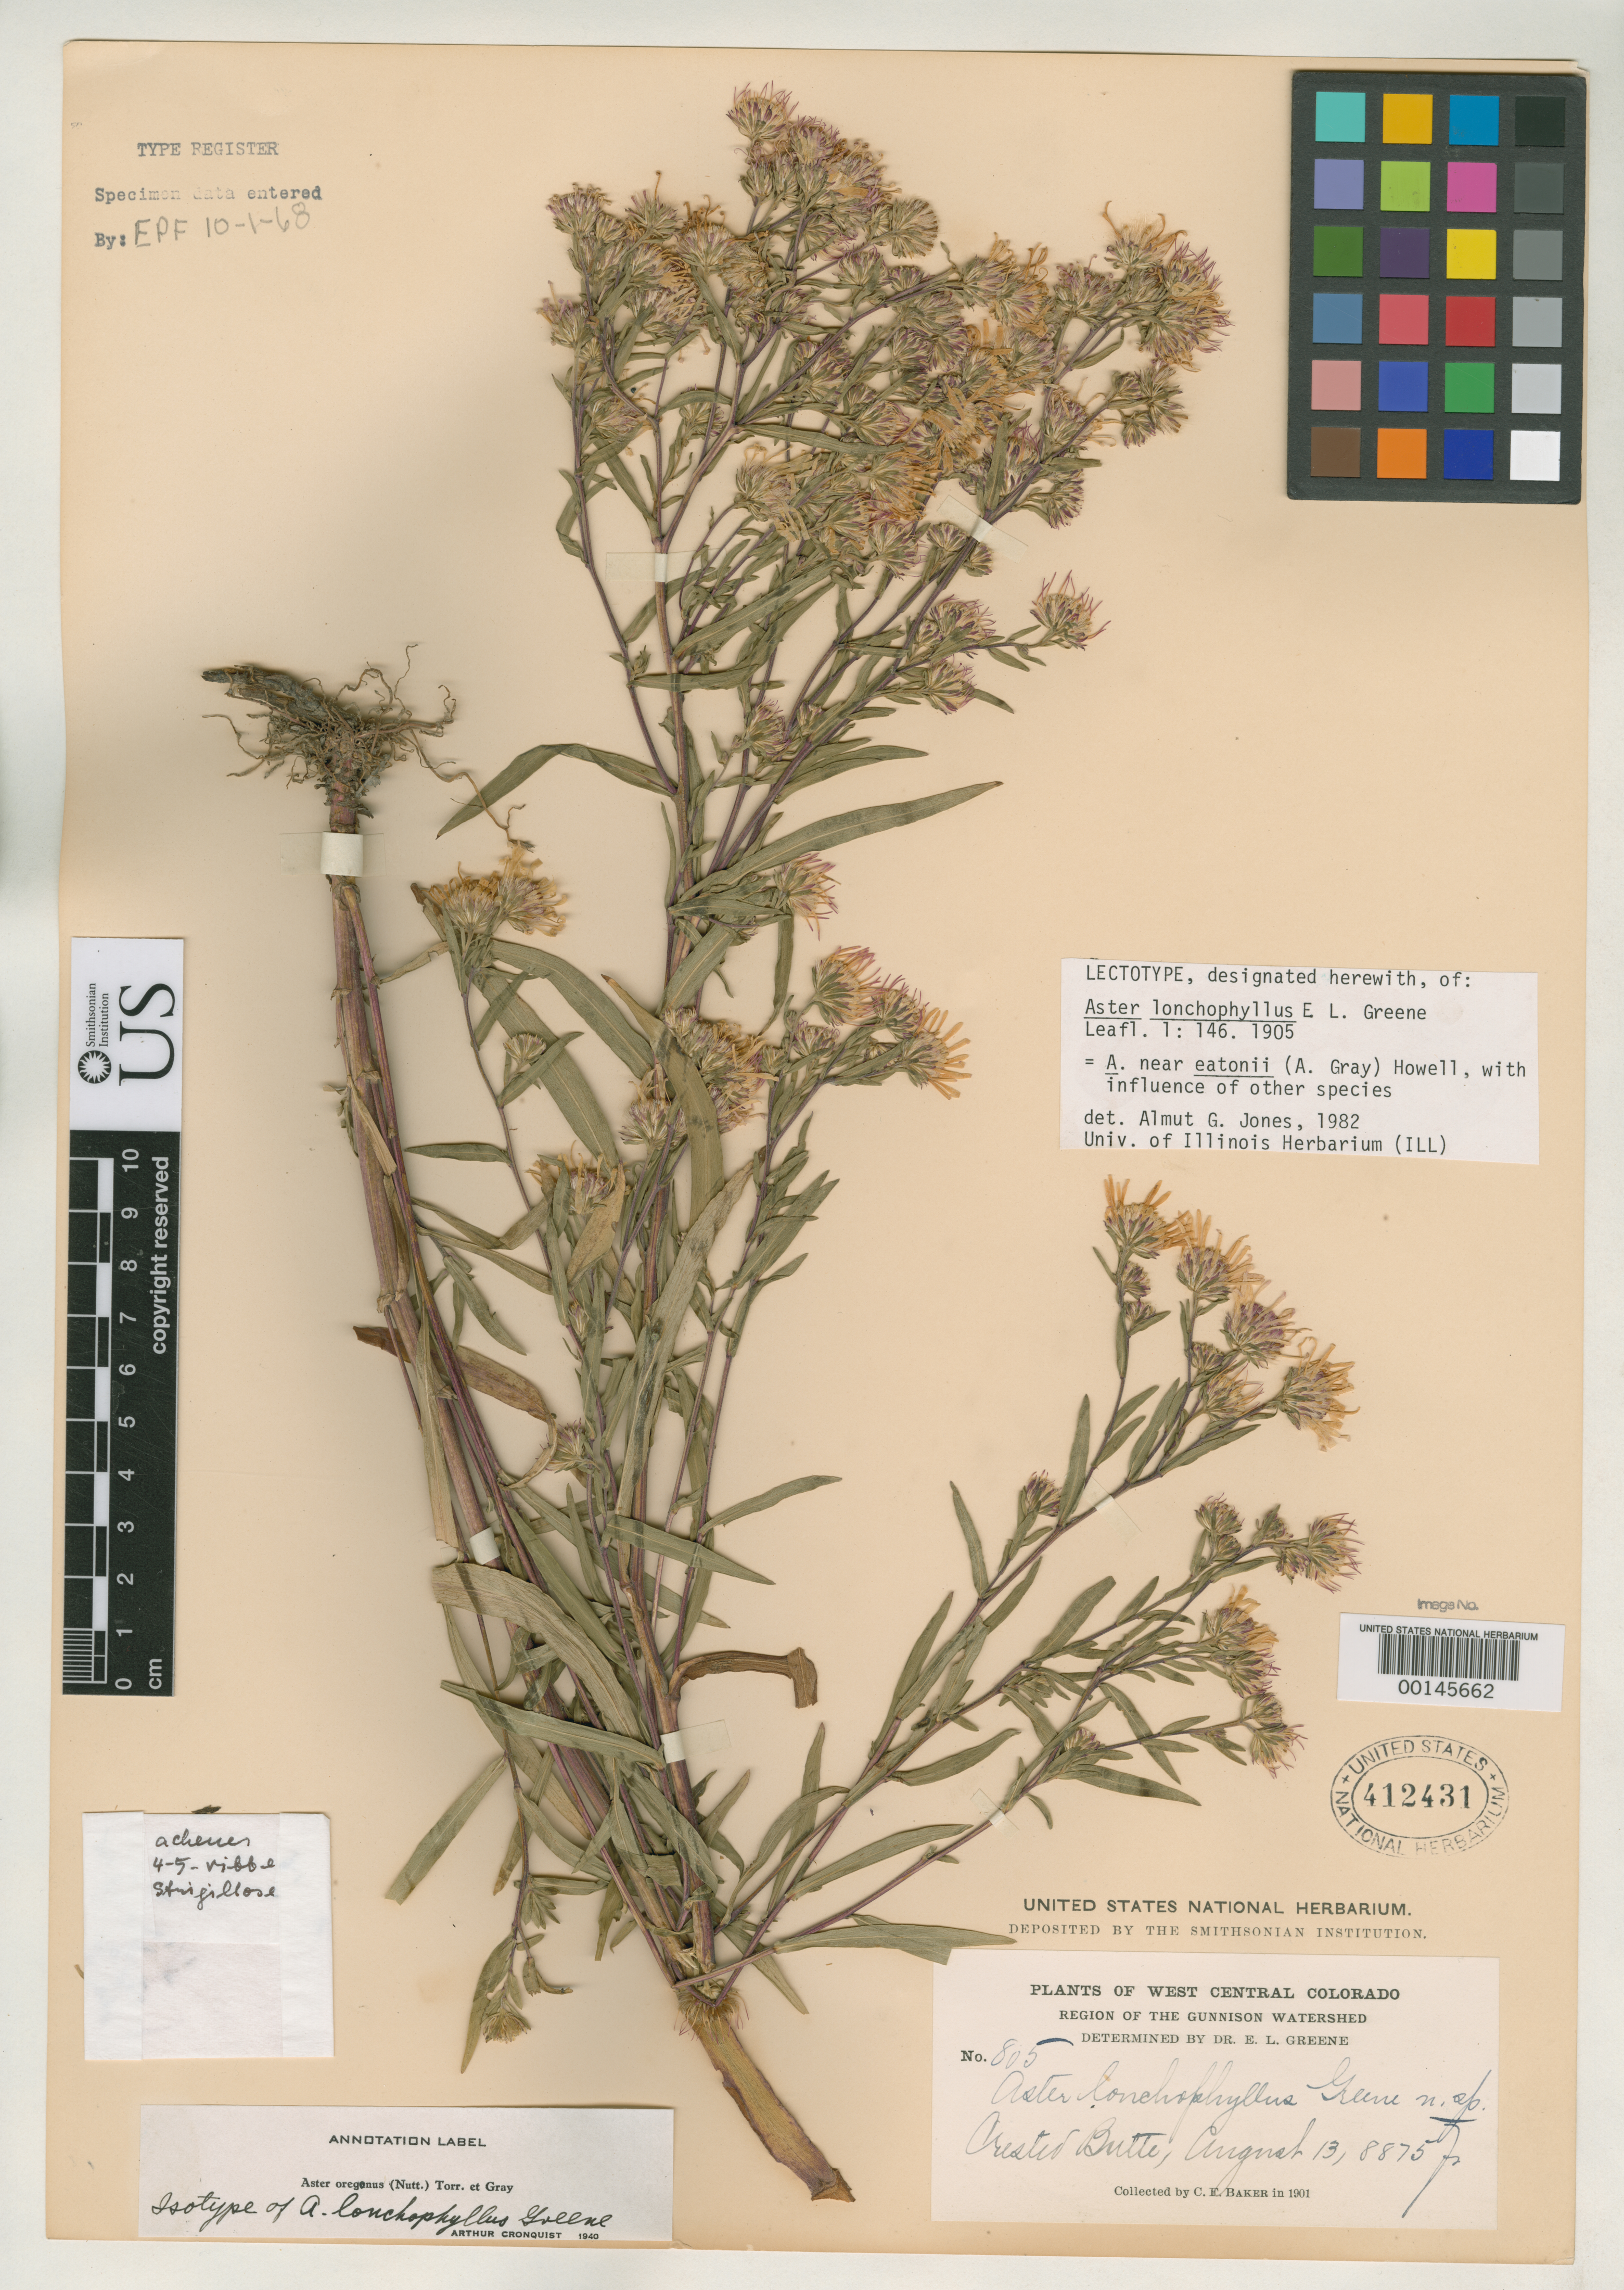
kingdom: Plantae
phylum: Tracheophyta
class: Magnoliopsida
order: Asterales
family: Asteraceae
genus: Aster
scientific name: Aster lonchophyllus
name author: Greene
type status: Isotype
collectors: C. F. Baker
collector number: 805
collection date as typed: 13 Aug 1901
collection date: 1901-08-13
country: United States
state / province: Colorado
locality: Gunnison Watershed, Crested Butte.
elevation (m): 2705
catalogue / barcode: US 412431